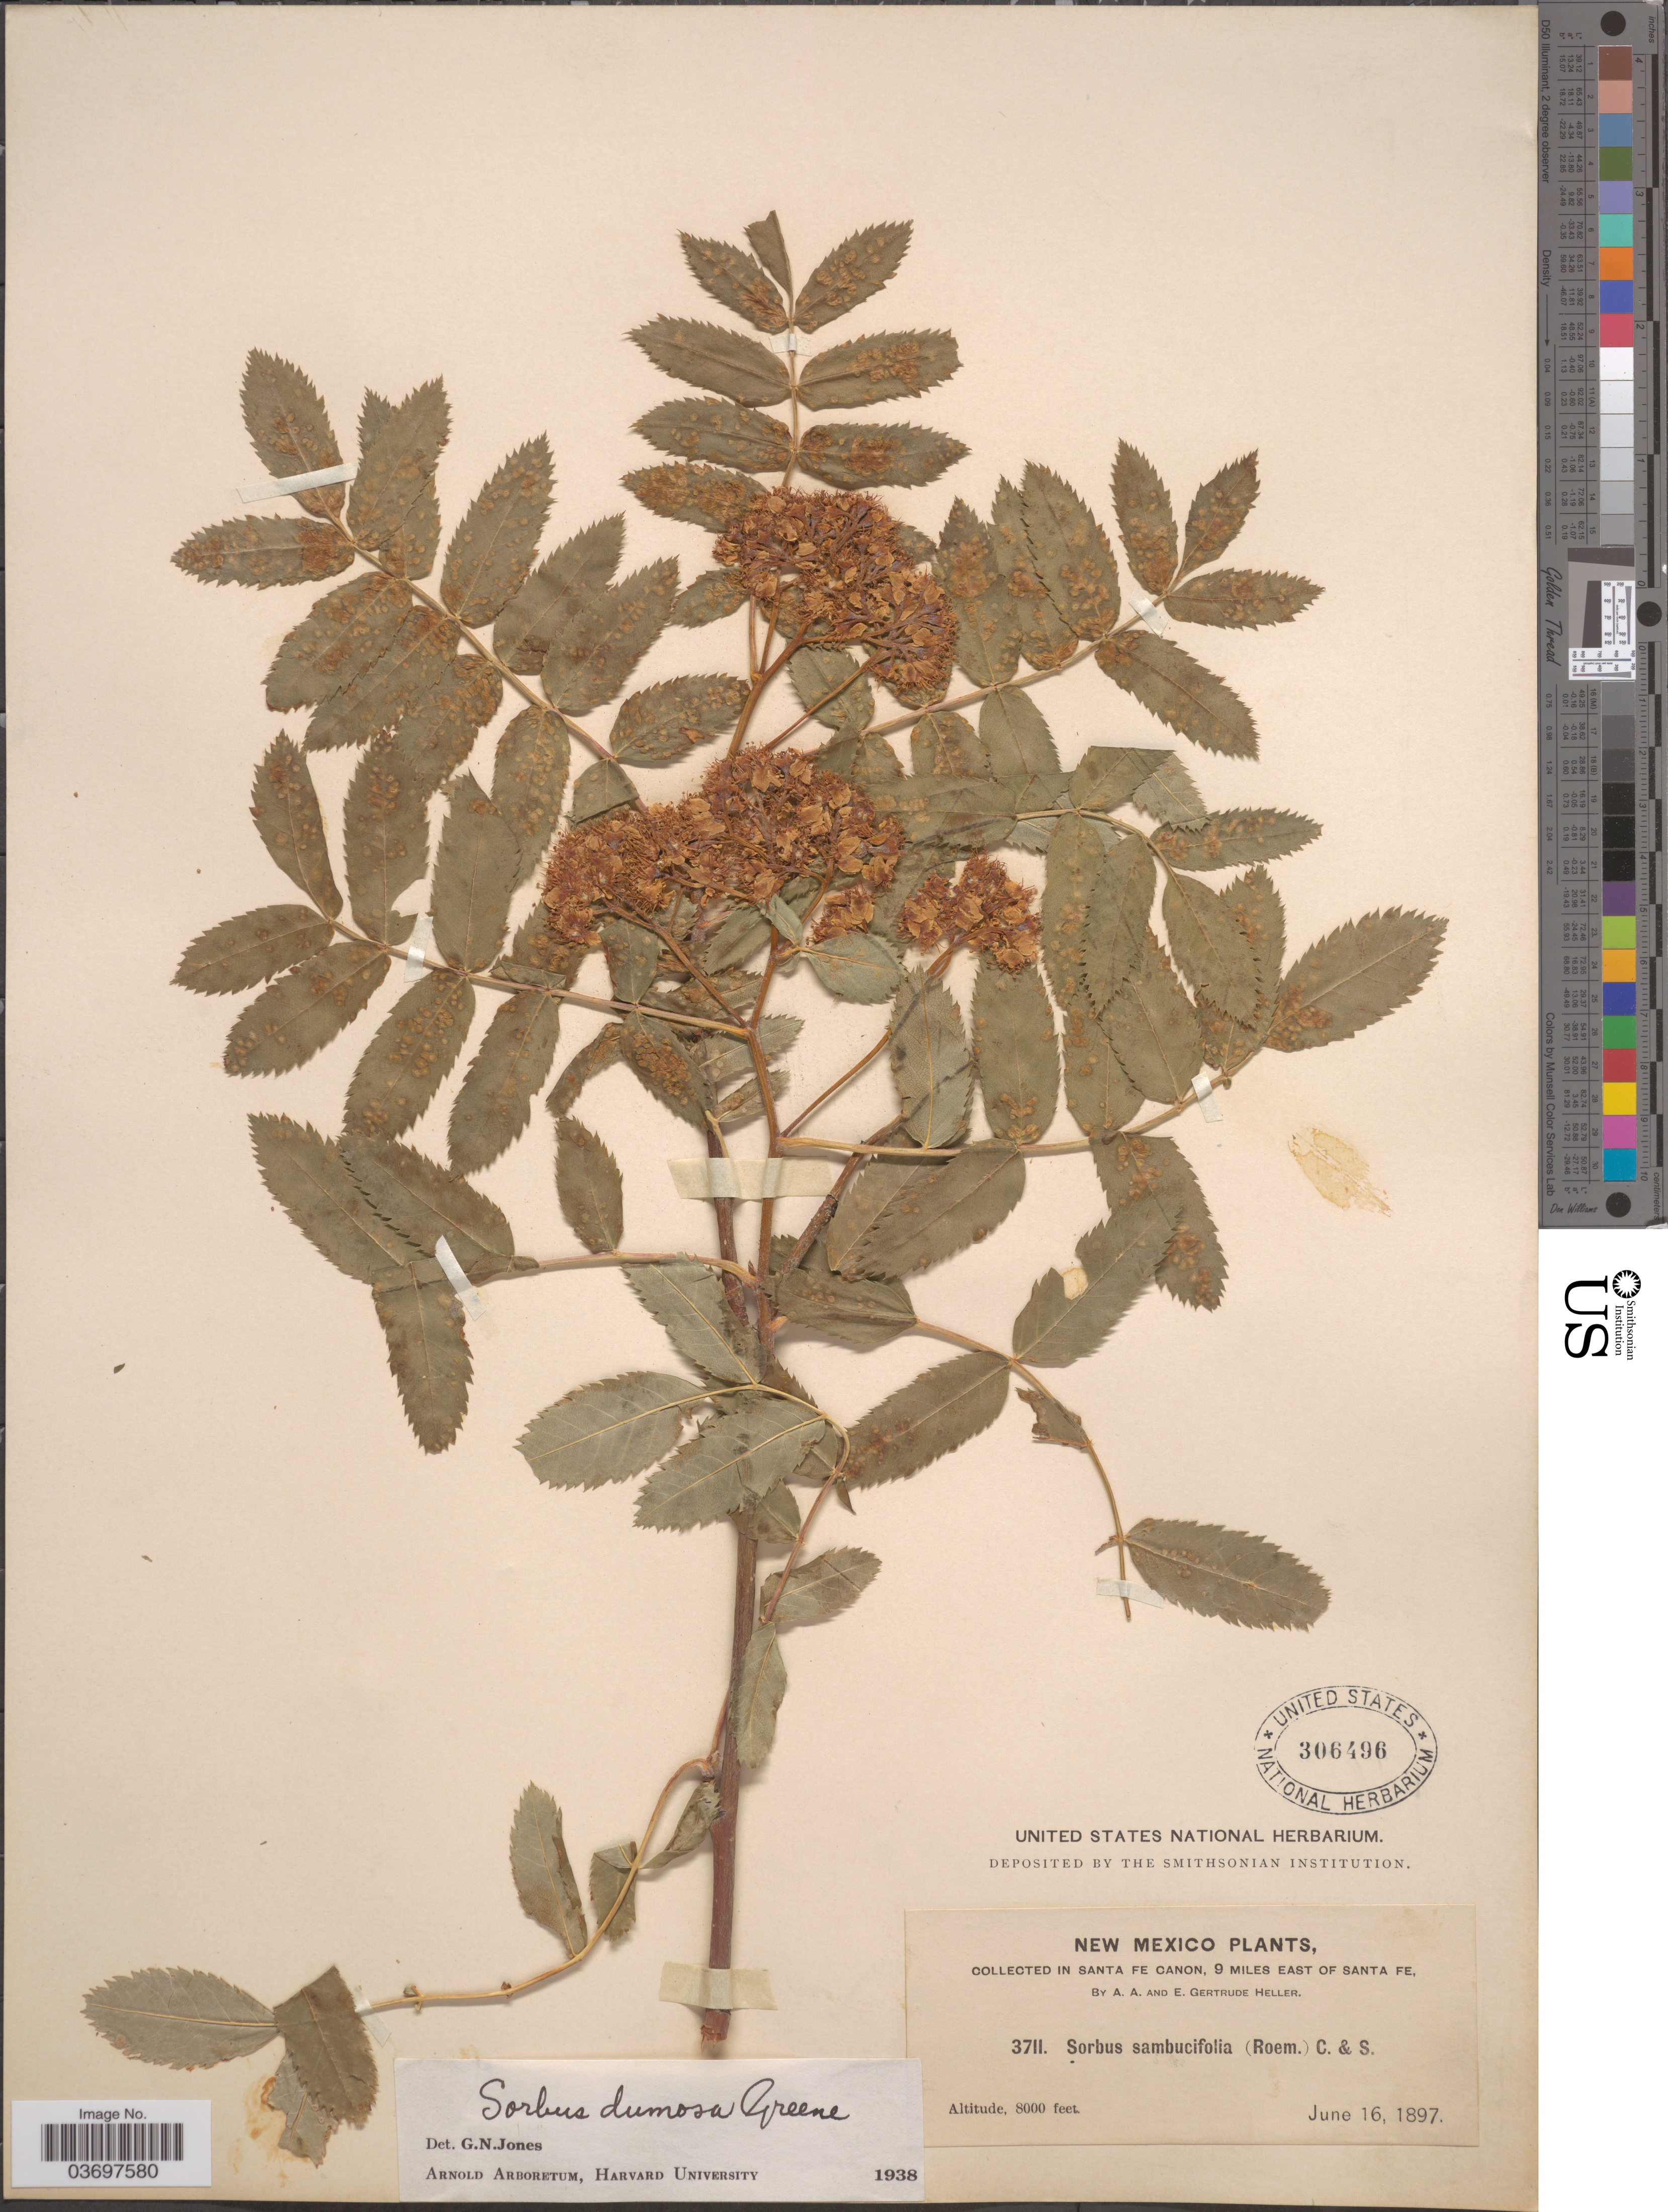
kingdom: Plantae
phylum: Tracheophyta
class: Magnoliopsida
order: Rosales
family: Rosaceae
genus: Sorbus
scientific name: Sorbus dumosa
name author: Greene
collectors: A. A. Heller & E. G. Heller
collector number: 3711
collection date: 1897-06-16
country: United States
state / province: New Mexico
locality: In Santa Fe Canon, 9 miles East of Santa Fe.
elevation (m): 2438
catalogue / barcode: US 306496